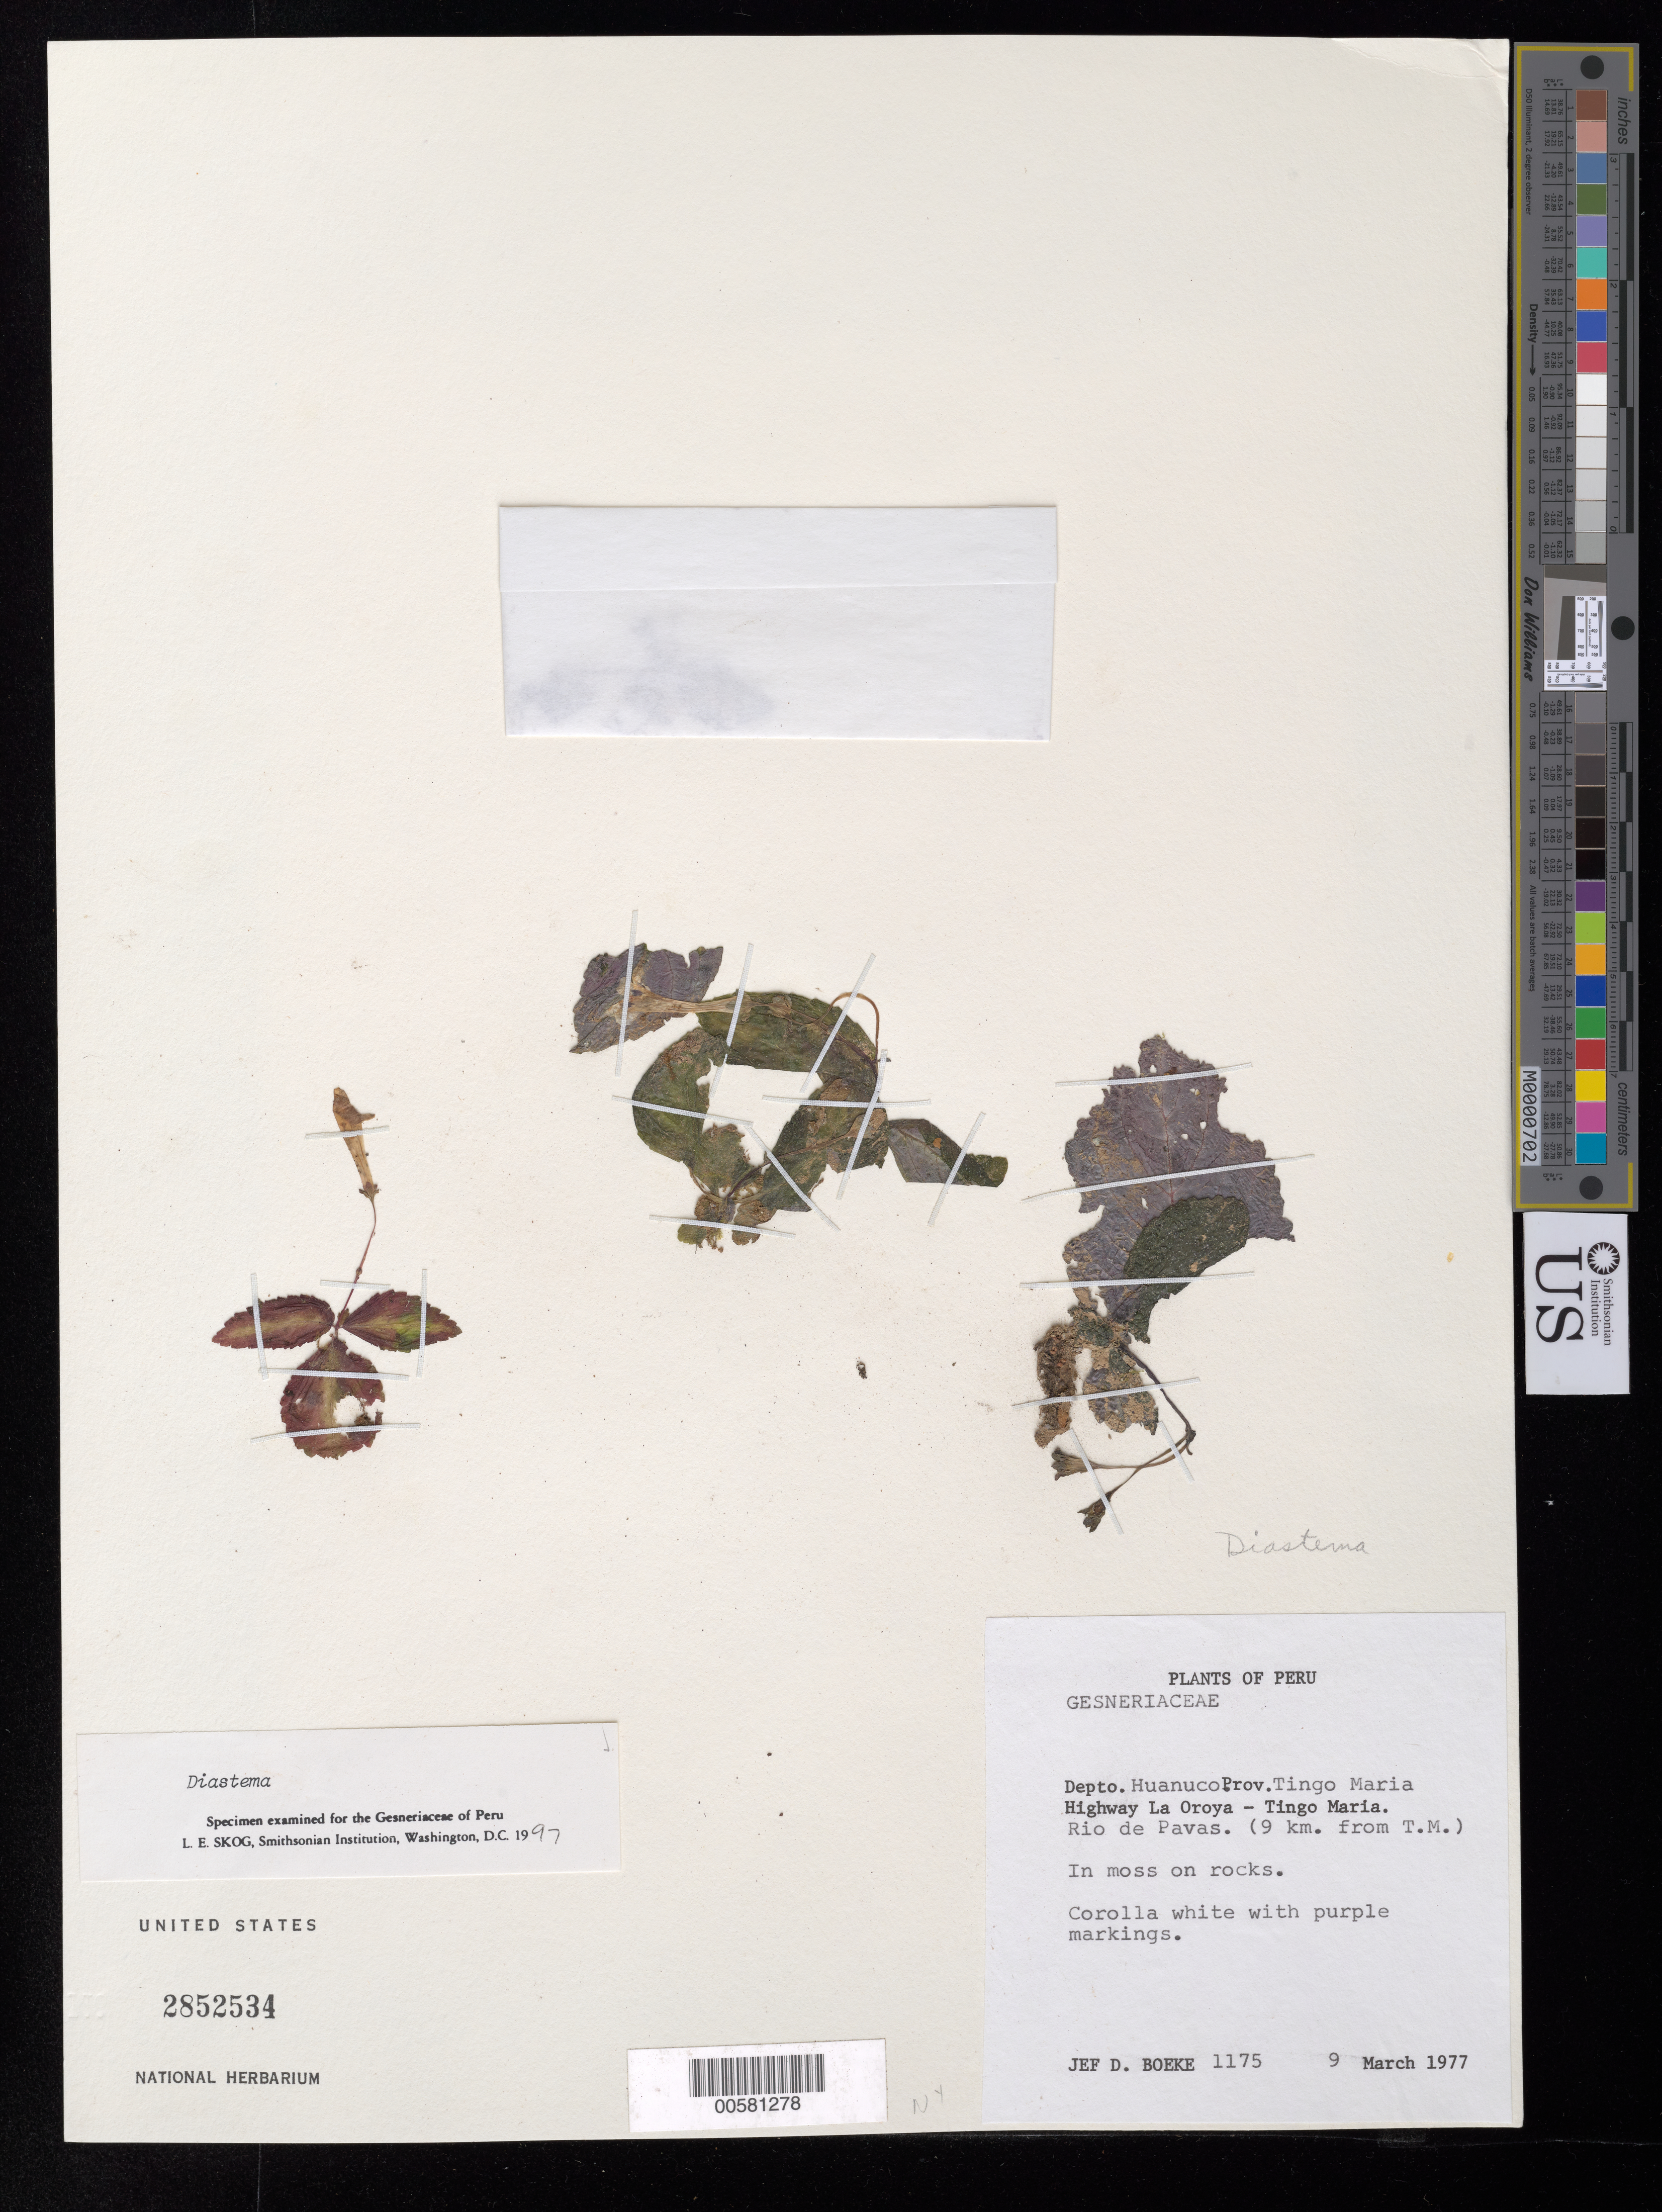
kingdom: Plantae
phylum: Tracheophyta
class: Magnoliopsida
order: Lamiales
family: Gesneriaceae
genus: Diastema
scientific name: Diastema sp.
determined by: Skog, Laurence E.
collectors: J. D. Boeke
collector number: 1175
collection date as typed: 09 Mar 1977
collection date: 1977-03-09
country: Peru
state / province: Huánuco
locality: Prov. Tingo Maria, Highway La Oroya - Tingo Maria; Rio de Pavas (9 km from T.M.)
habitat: In moss on rocks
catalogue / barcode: US 2852534